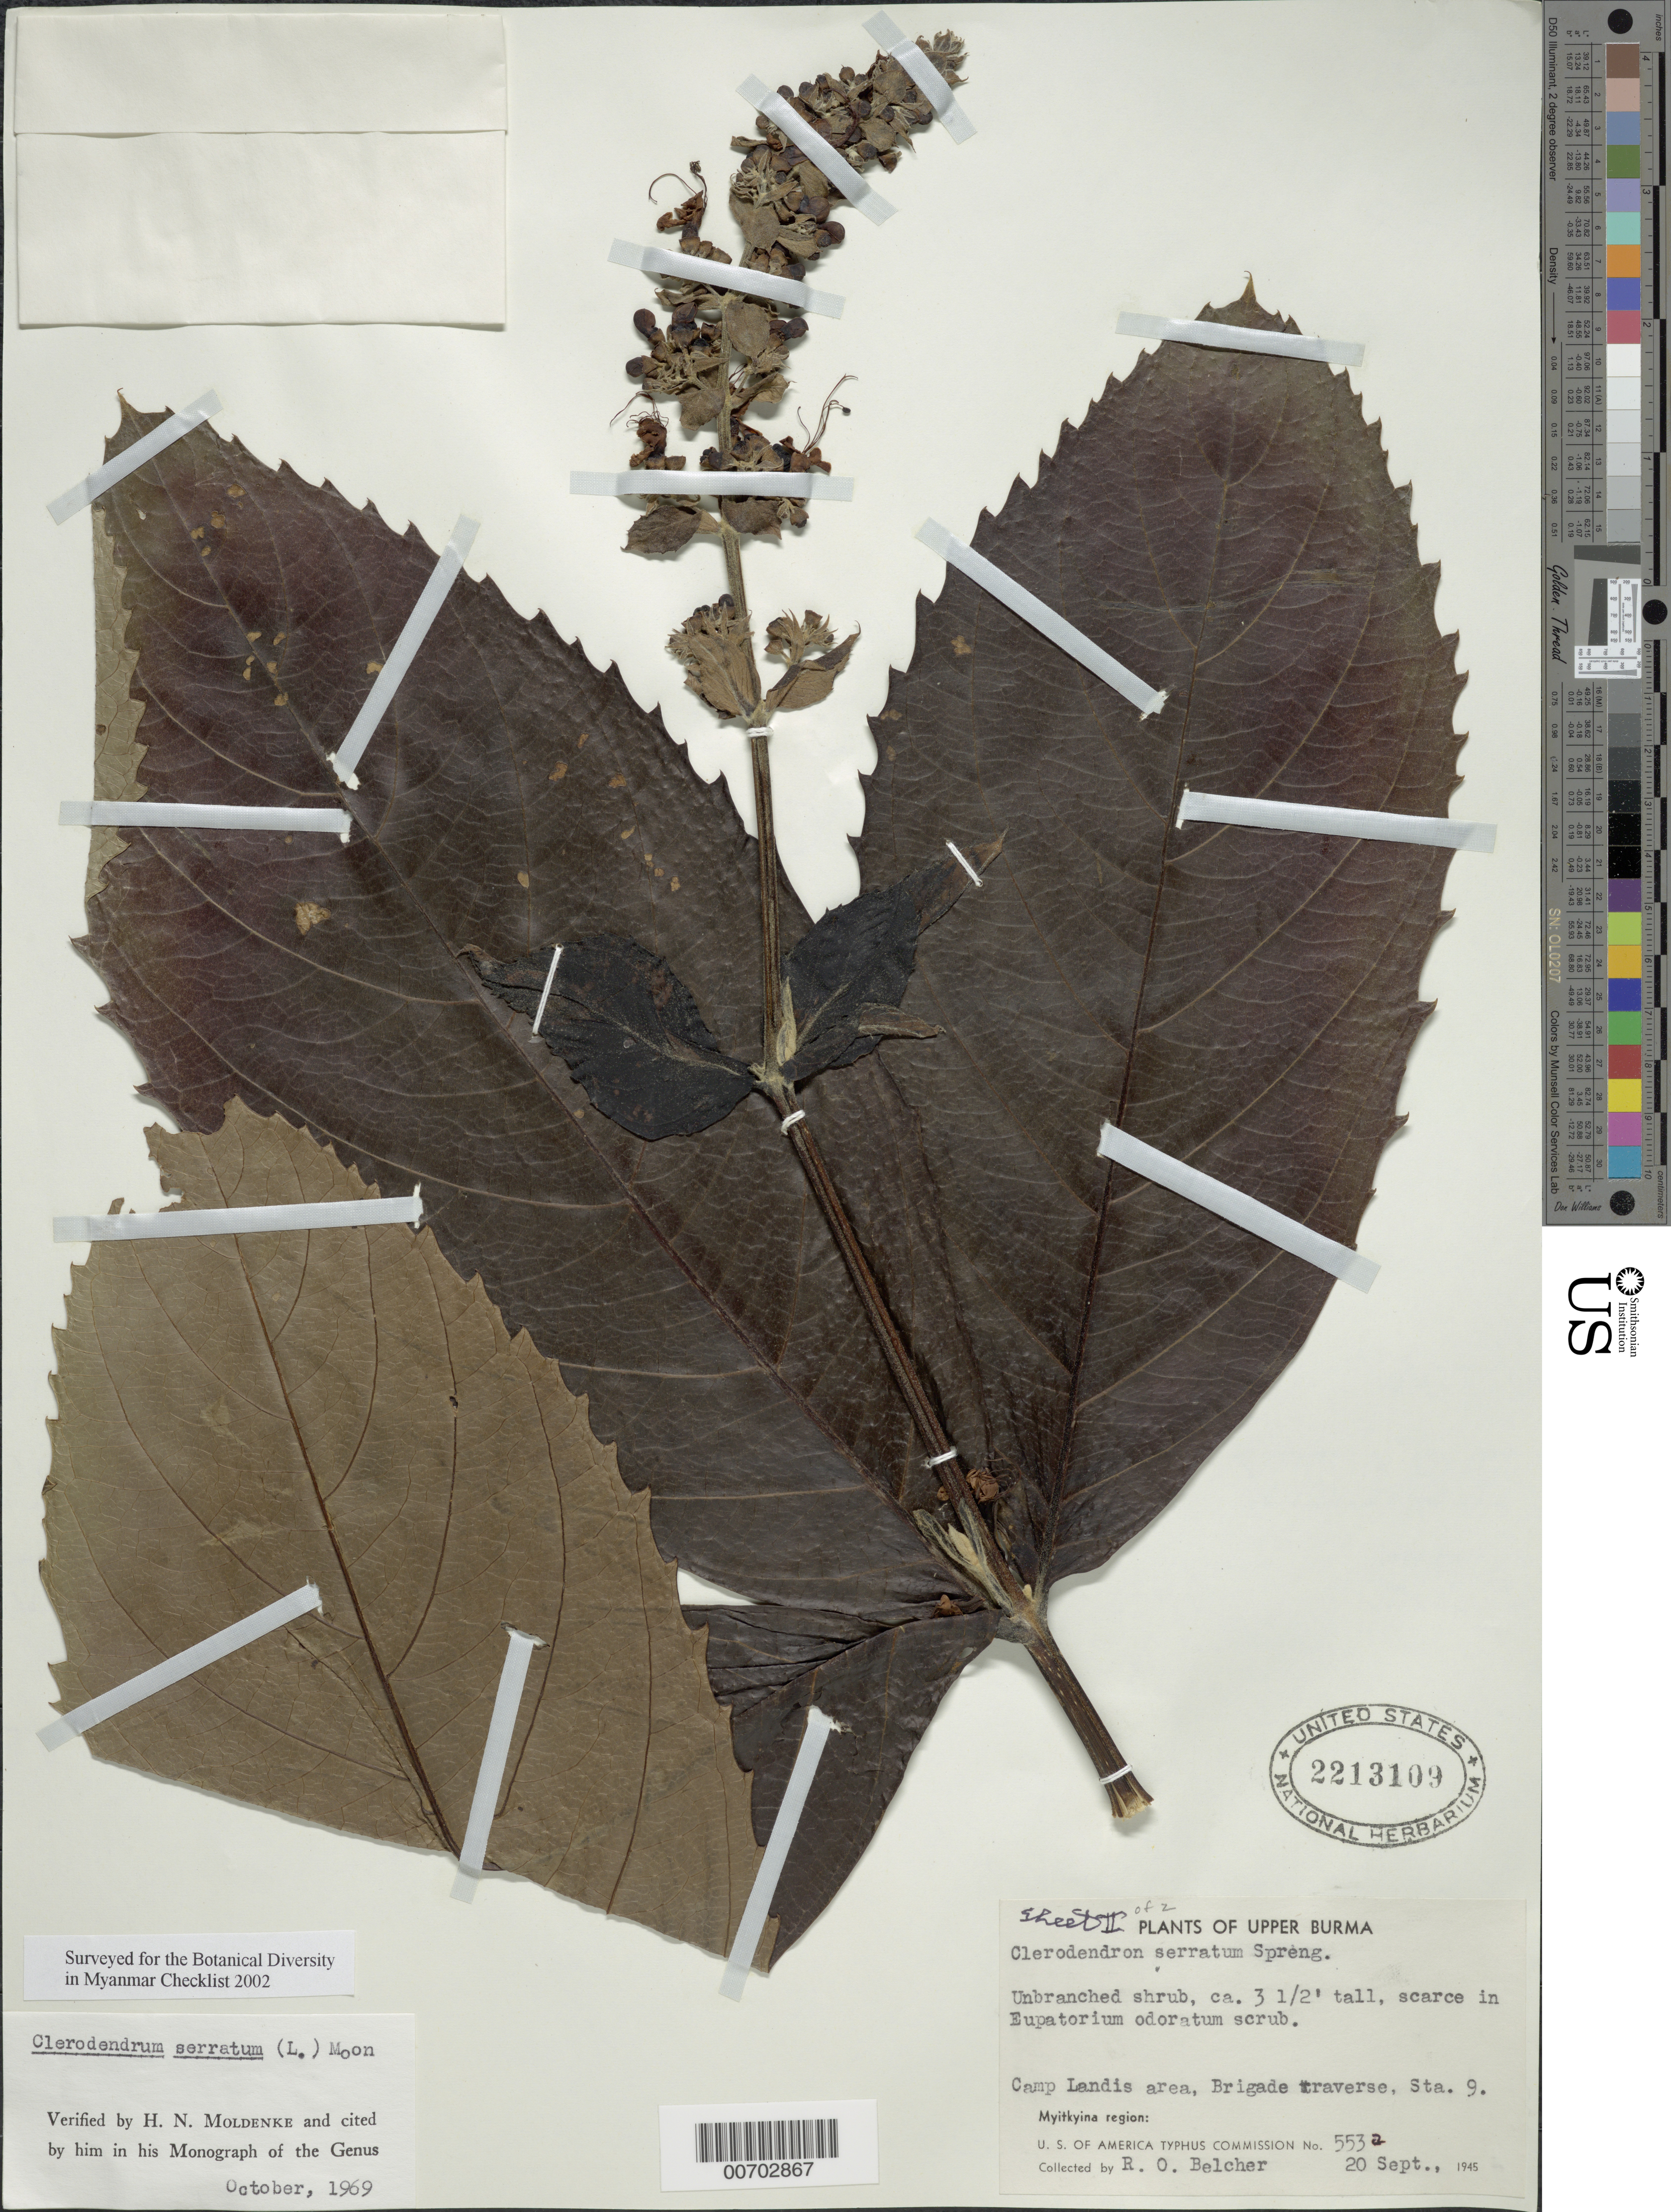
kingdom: Plantae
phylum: Tracheophyta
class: Magnoliopsida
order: Lamiales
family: Lamiaceae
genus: Clerodendrum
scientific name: Clerodendrum serratum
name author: (L.) Moon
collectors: R. Belcher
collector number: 5532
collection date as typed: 20 Sep 1945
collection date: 1945-09-20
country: Myanmar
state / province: Kachin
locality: Myitkyina, Camp Landis Area, Sta. 9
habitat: In Eupatorium odoratum scrub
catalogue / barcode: US 2213109